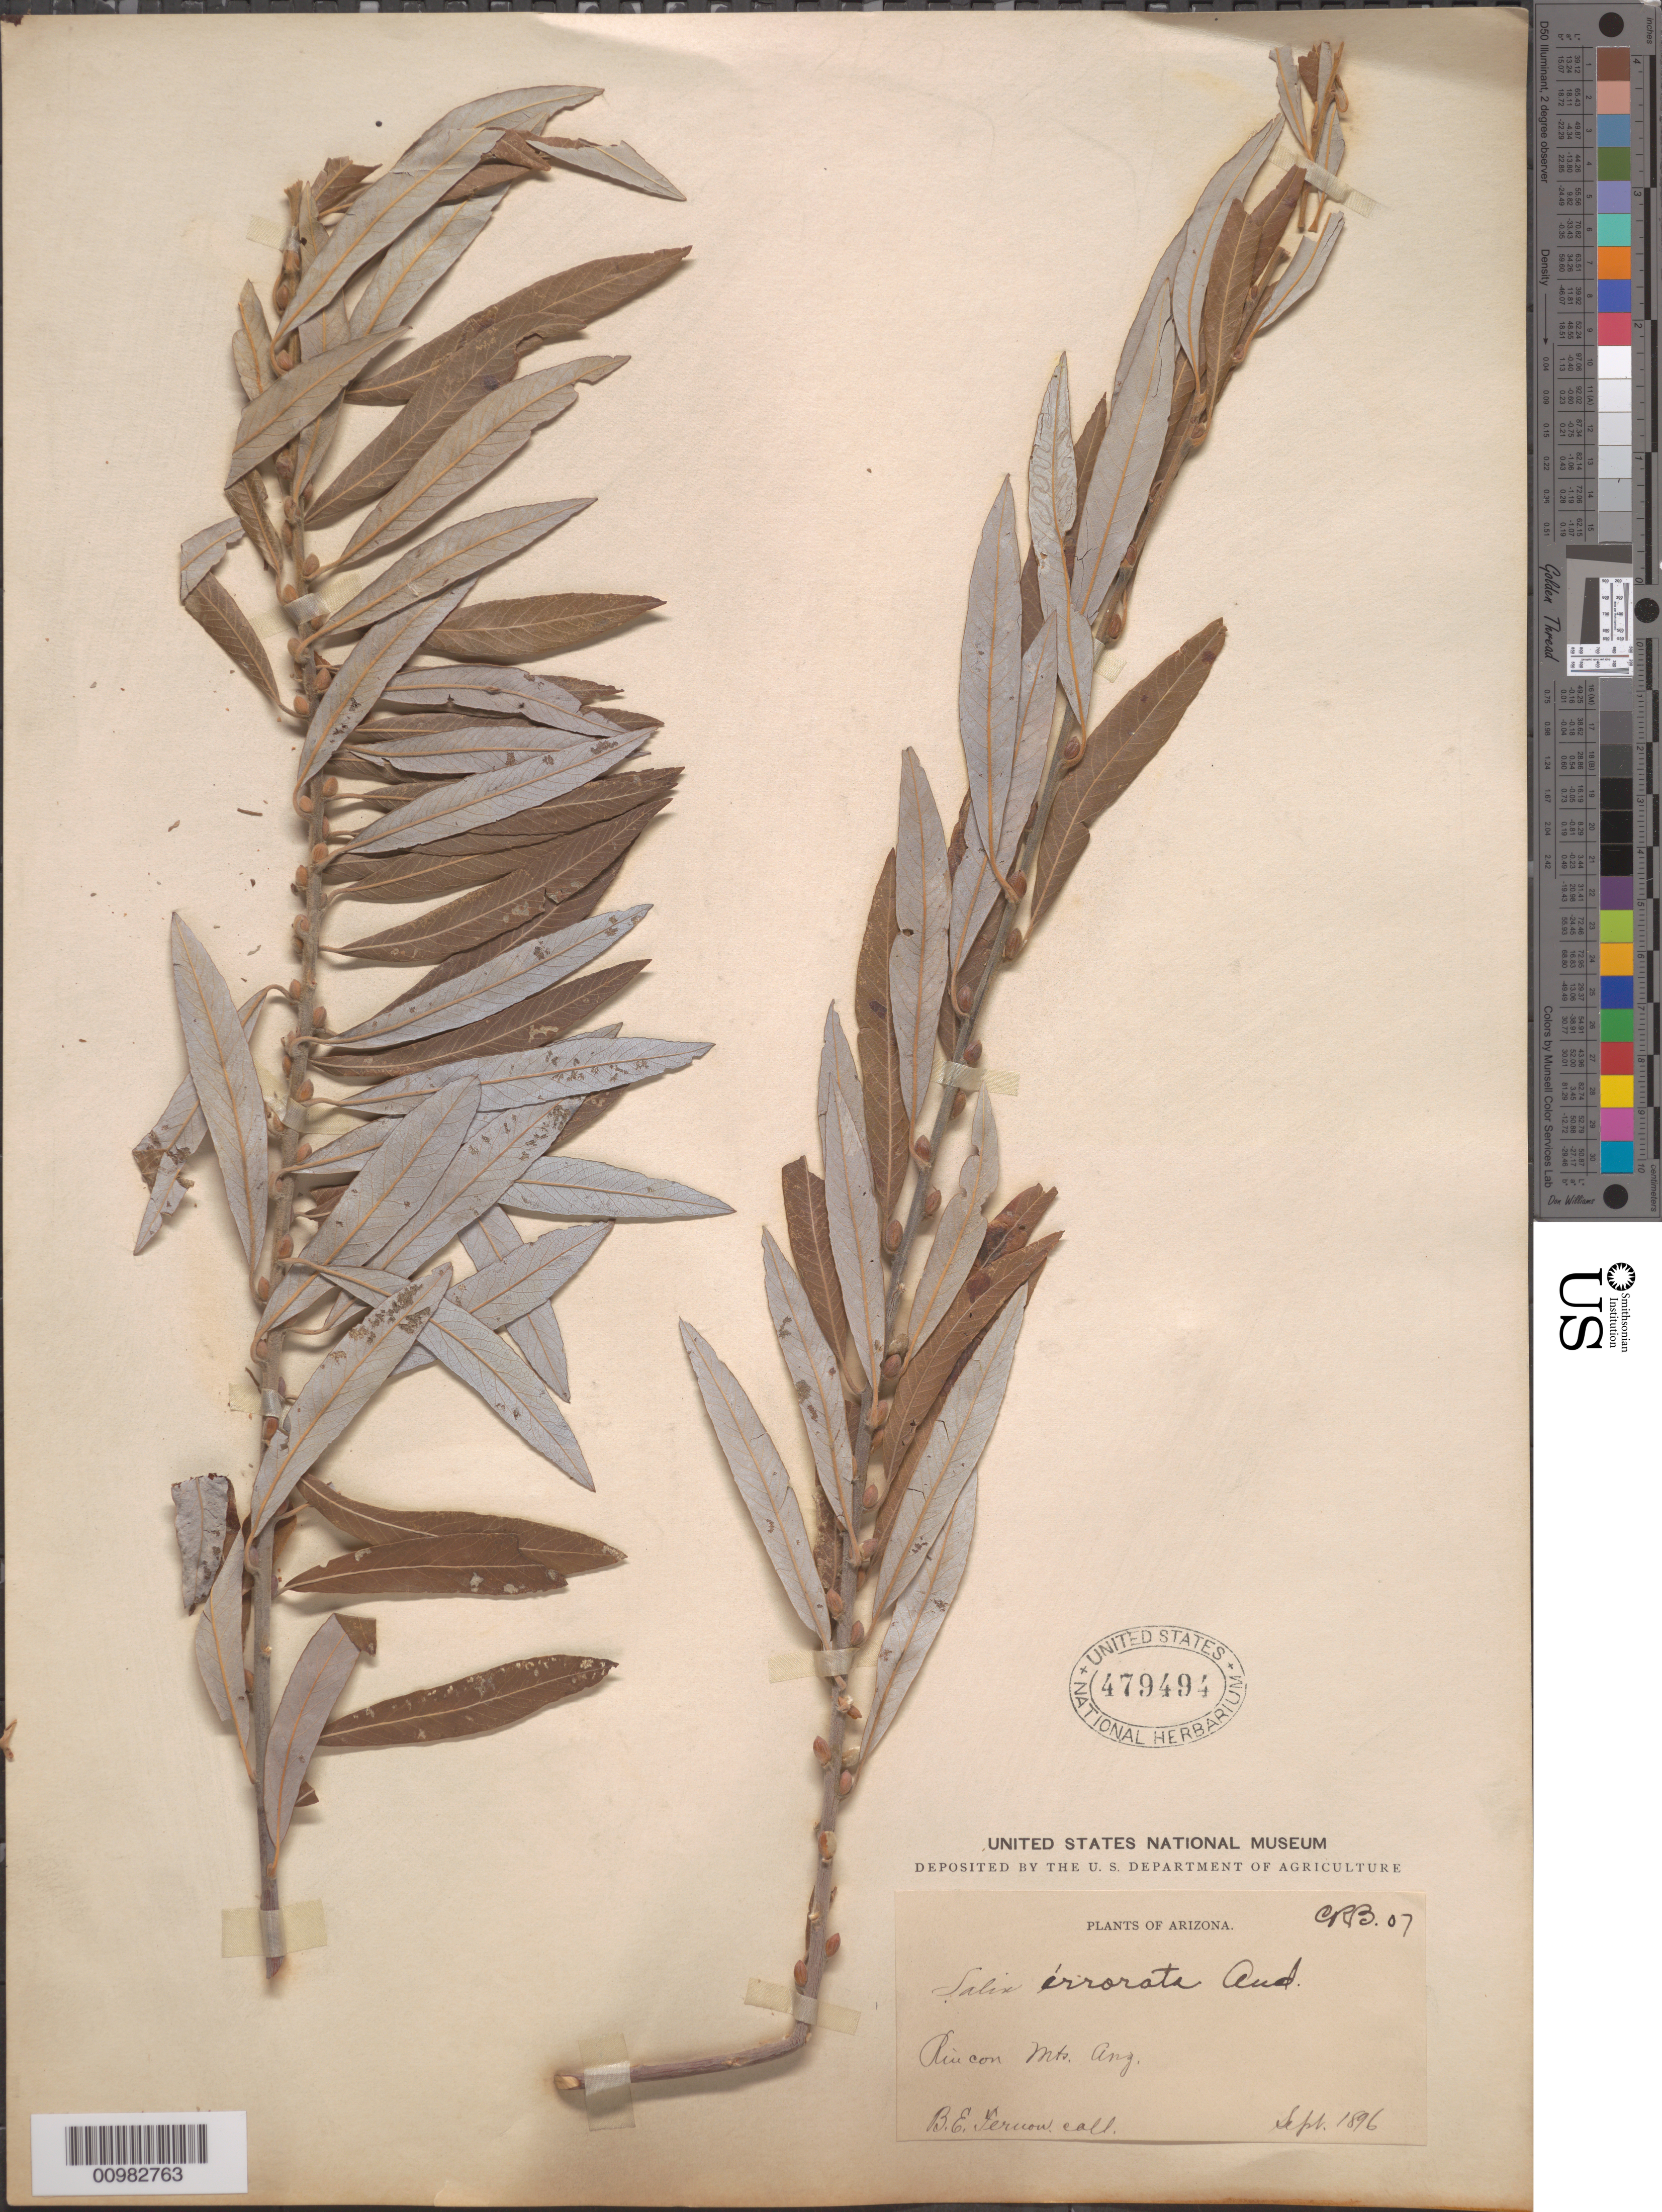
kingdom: Plantae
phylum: Tracheophyta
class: Magnoliopsida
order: Malpighiales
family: Salicaceae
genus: Salix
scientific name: Salix irrorata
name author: Andersson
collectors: B. E. Feruow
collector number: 07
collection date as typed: Sep 1896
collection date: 1896-09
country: United States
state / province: Arizona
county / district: Pima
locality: Rincon Mountains.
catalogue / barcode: US 479494